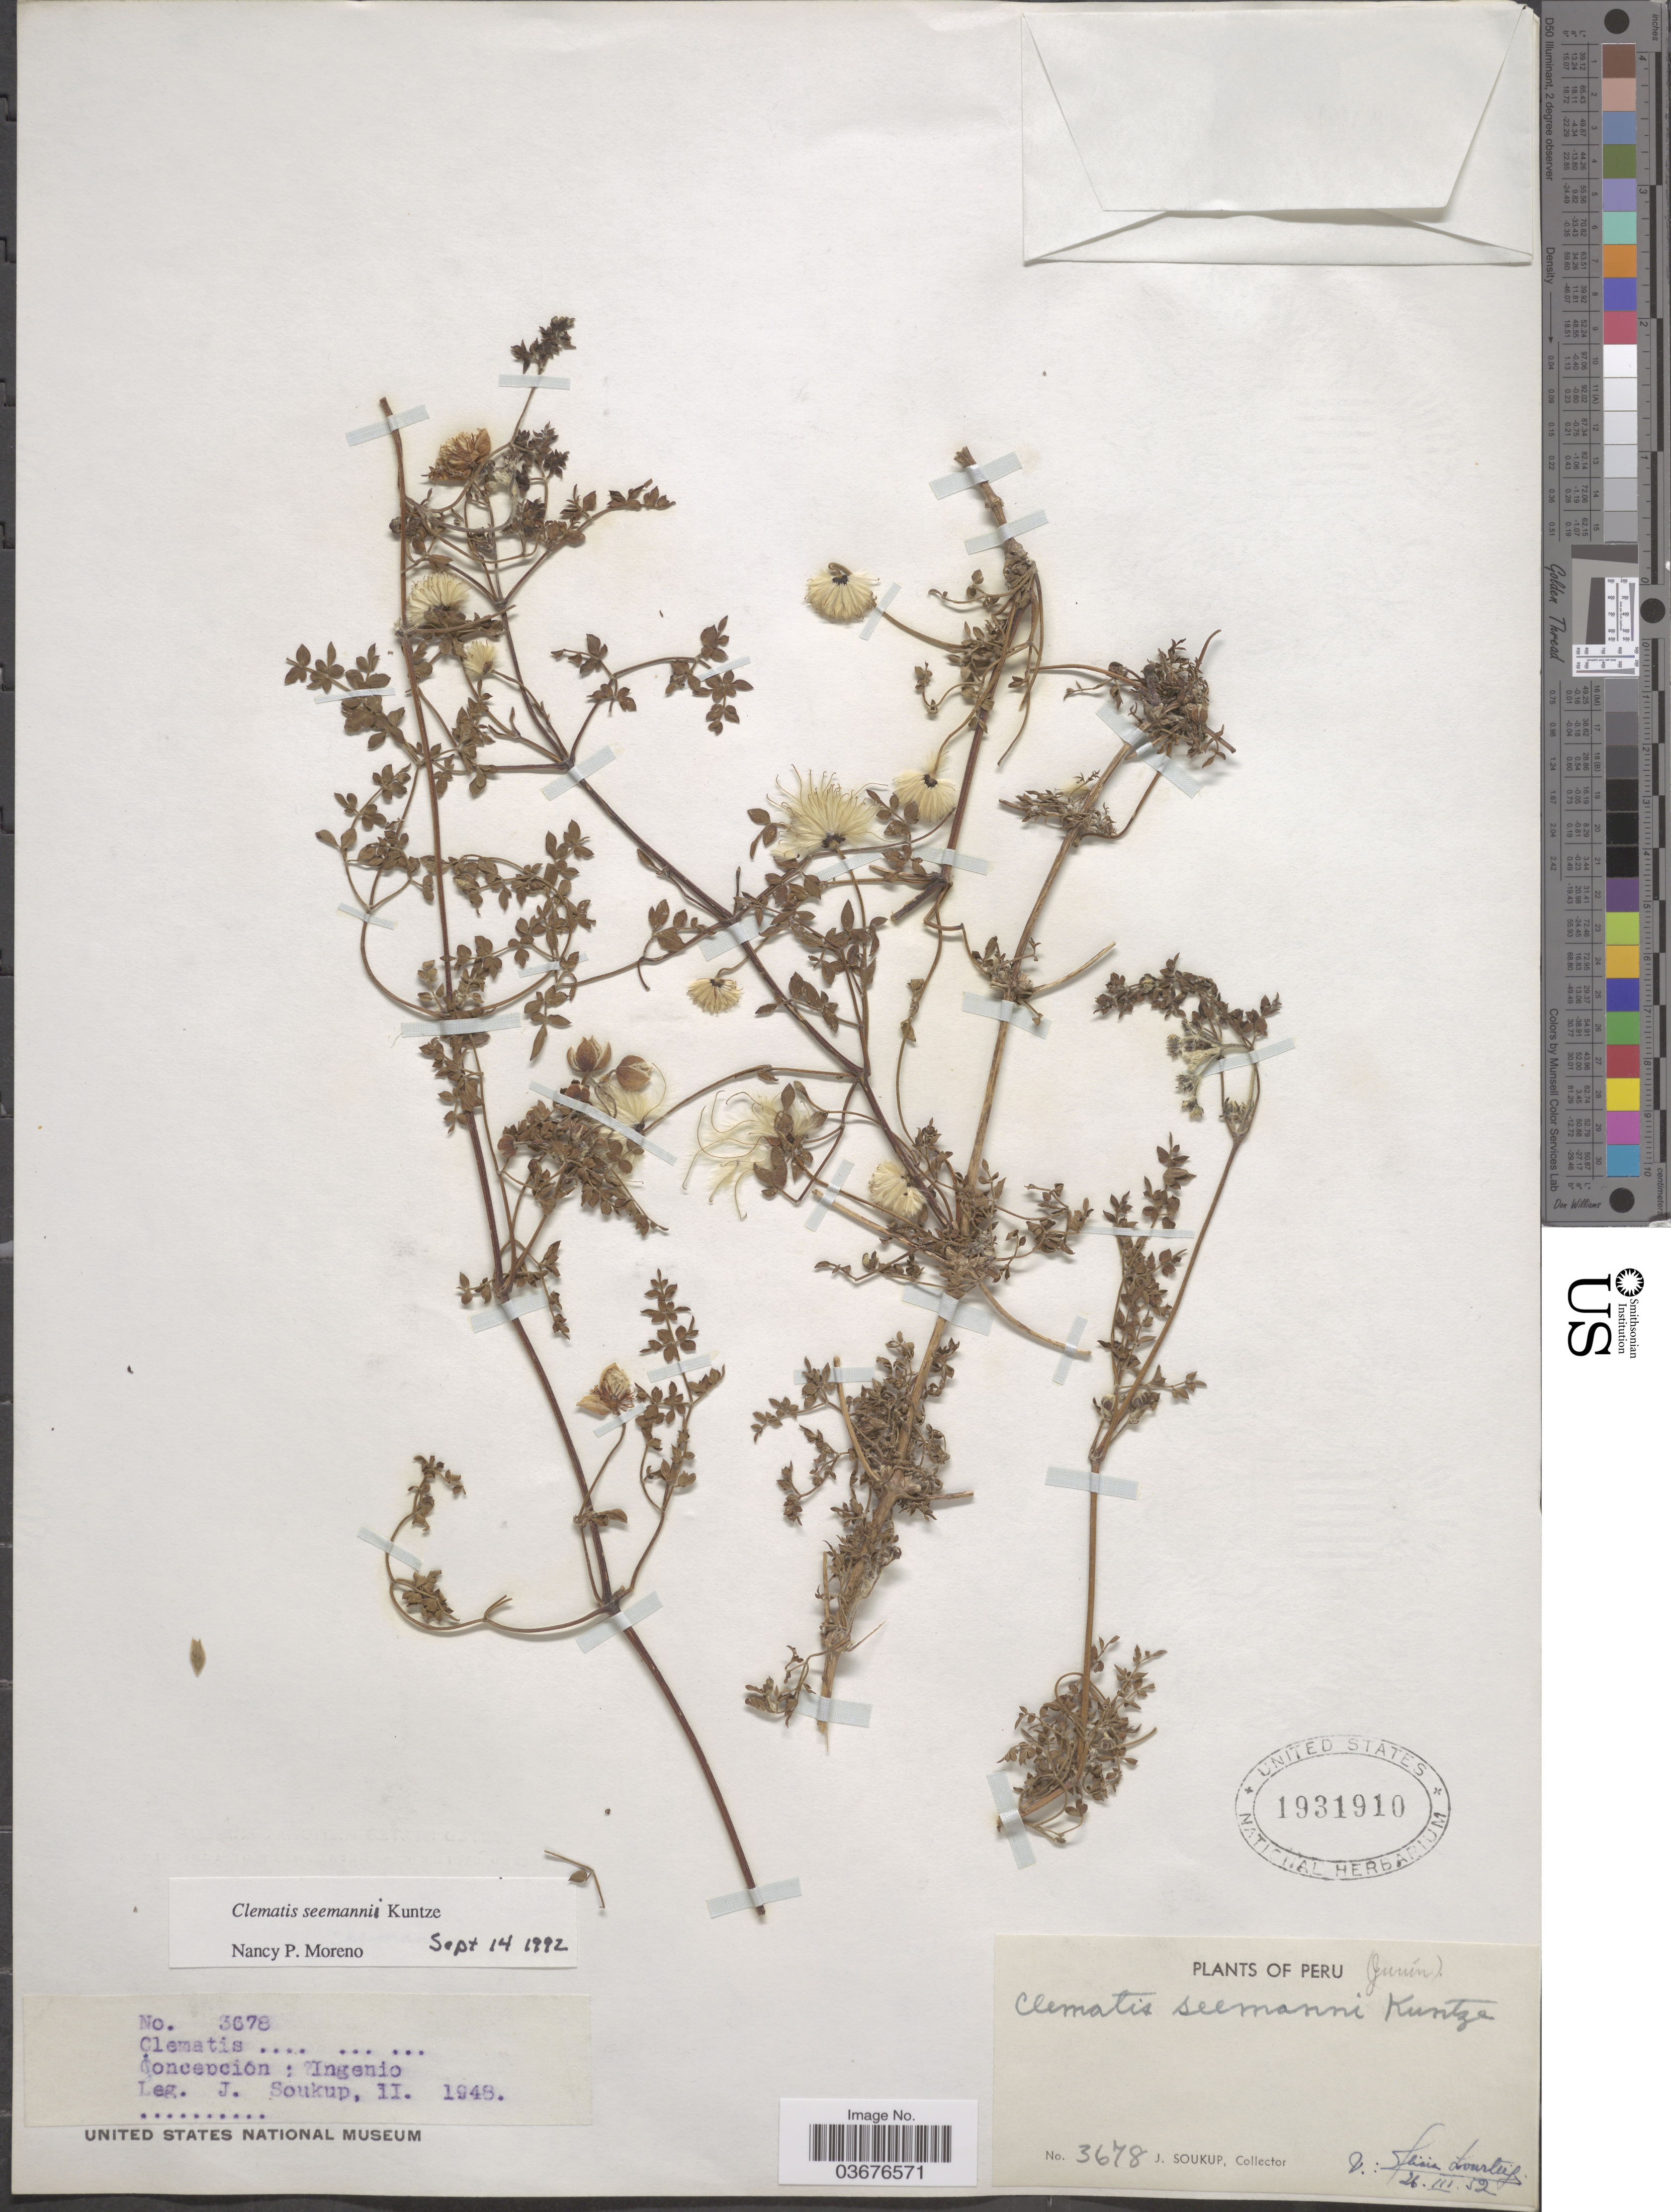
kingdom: Plantae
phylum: Tracheophyta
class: Magnoliopsida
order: Ranunculales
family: Ranunculaceae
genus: Clematis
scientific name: Clematis seemannii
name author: Kuntze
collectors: J. Soukop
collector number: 3678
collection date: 1948-02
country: Peru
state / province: Junín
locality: Concepción: Ingenio.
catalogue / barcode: US 1931910